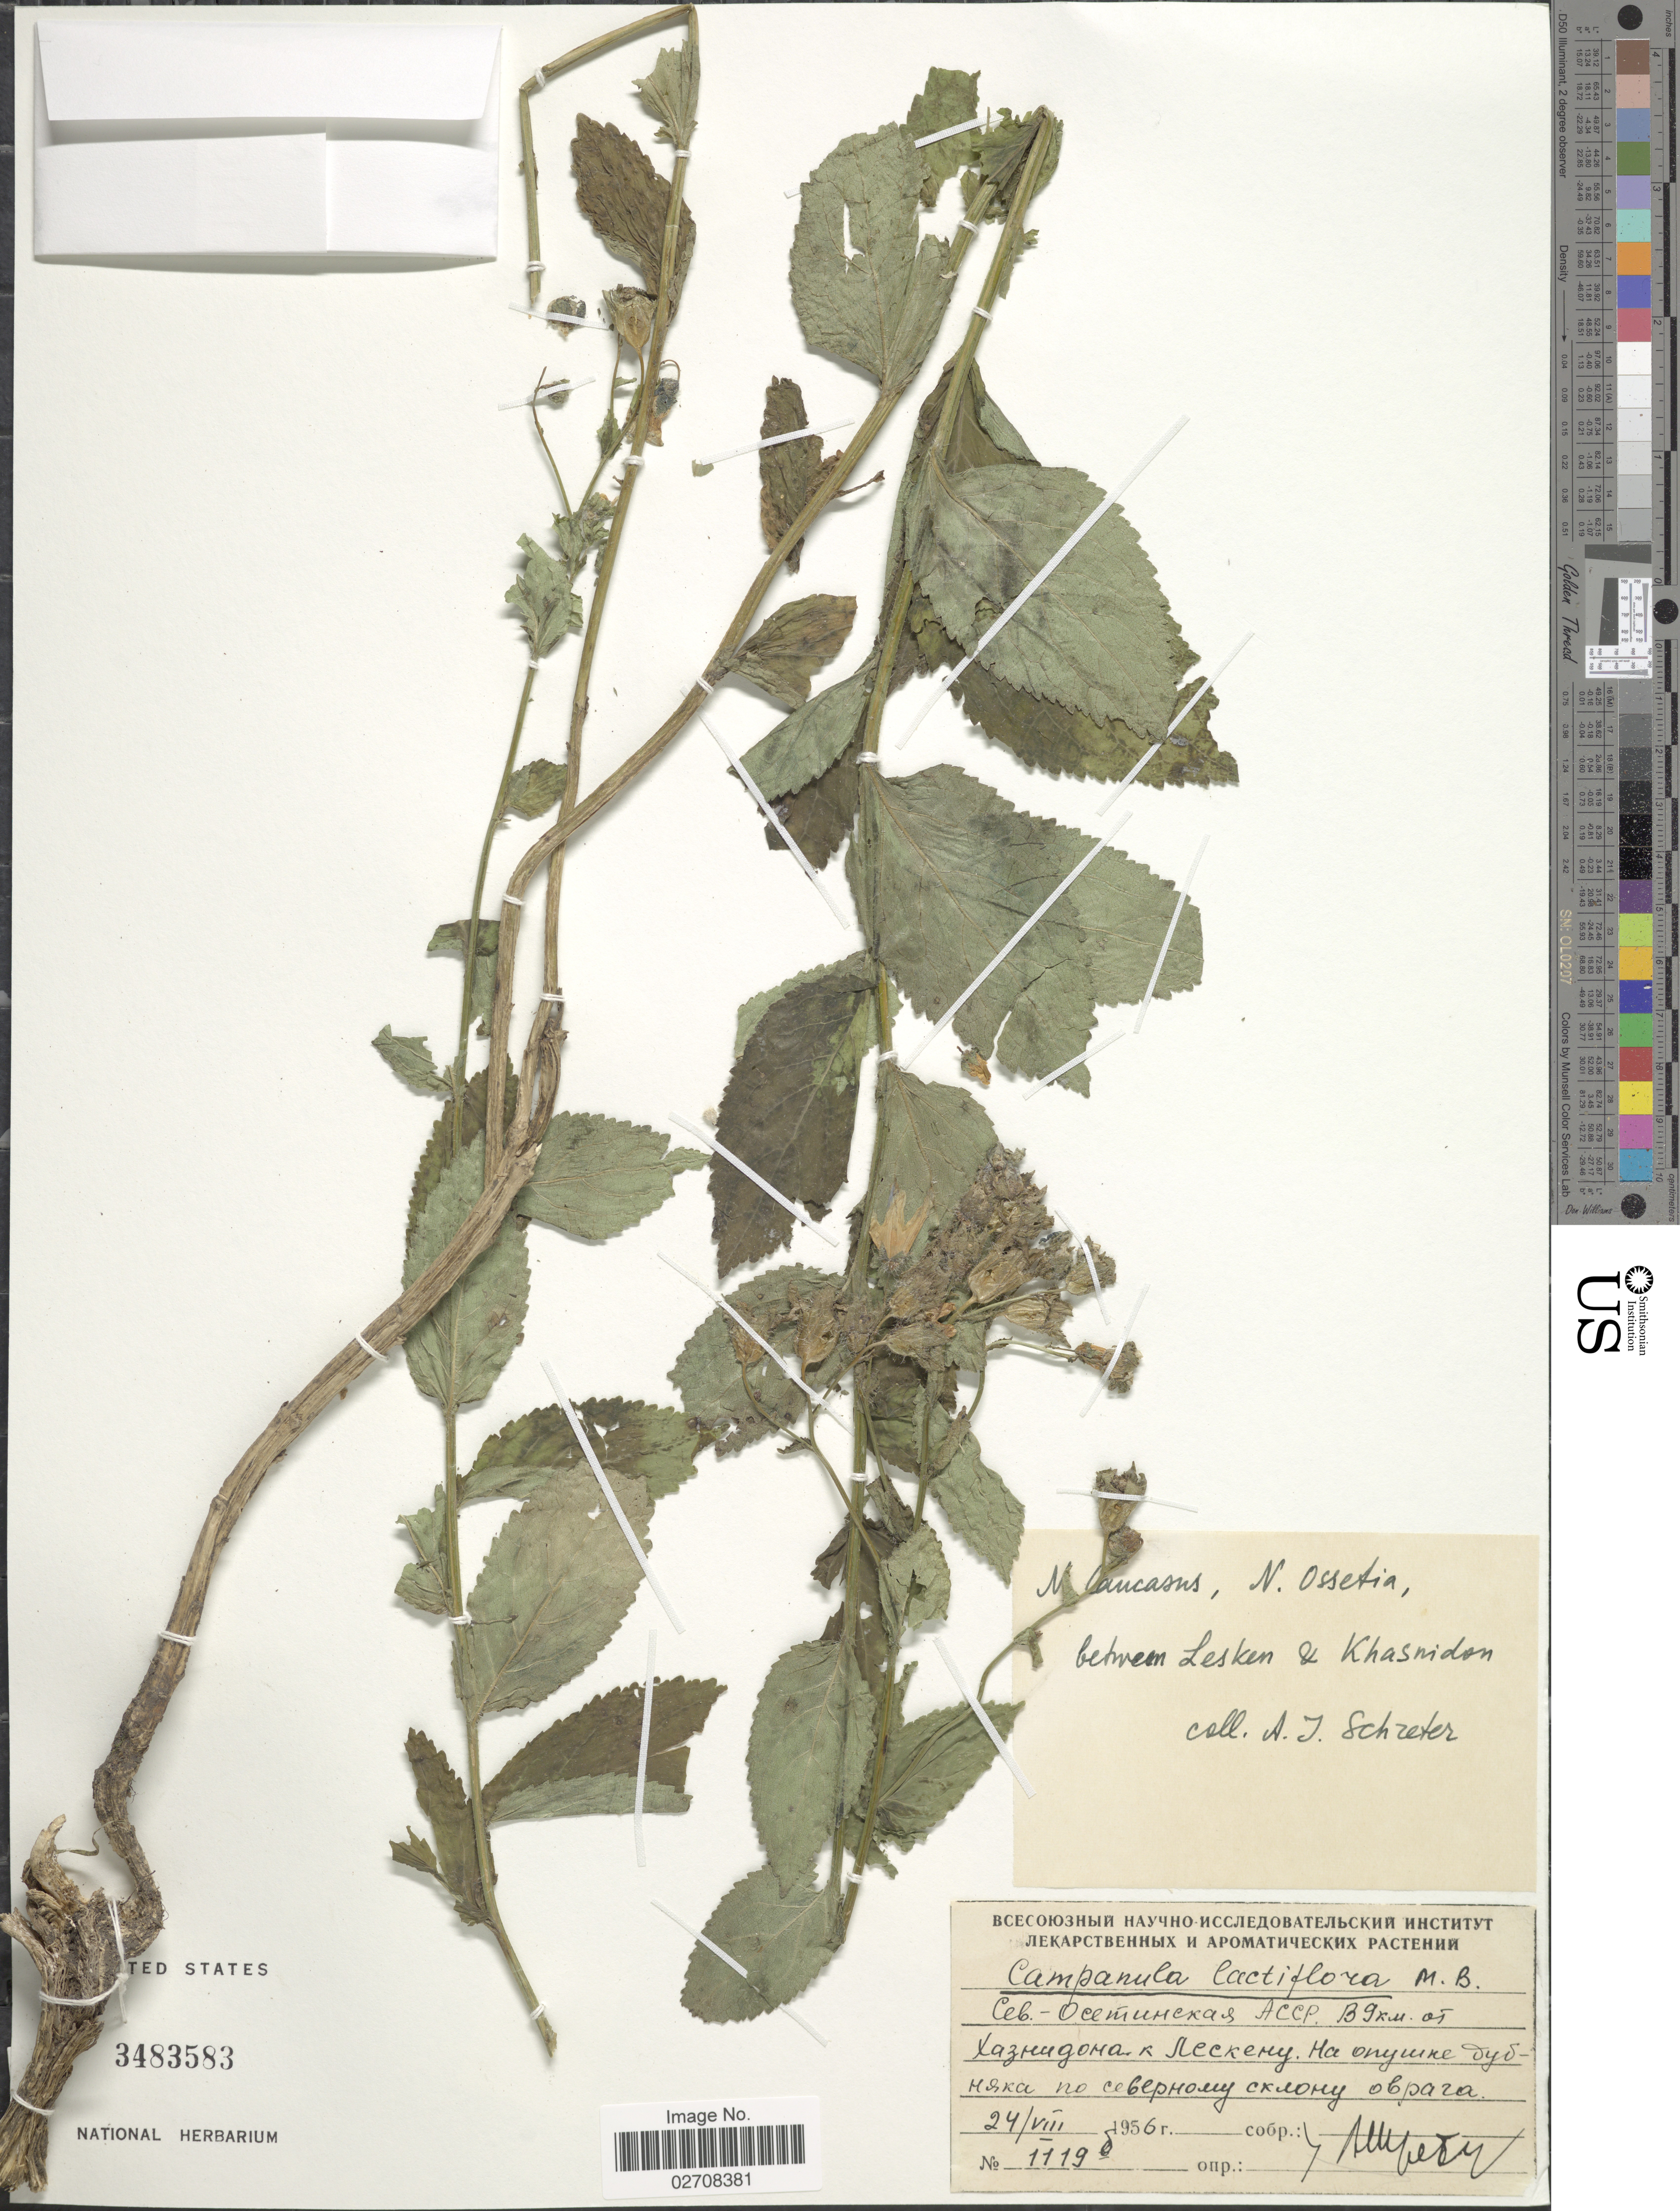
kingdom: Plantae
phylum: Tracheophyta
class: Magnoliopsida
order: Asterales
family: Campanulaceae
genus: Campanula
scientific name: Campanula lactiflora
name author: M. Bieb.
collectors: A. Schreter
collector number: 11198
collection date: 1956-08-24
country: Russian Federation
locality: M. Caucasus, N. Ossetia, between Lesken & Khasnidon.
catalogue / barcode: US 3483583